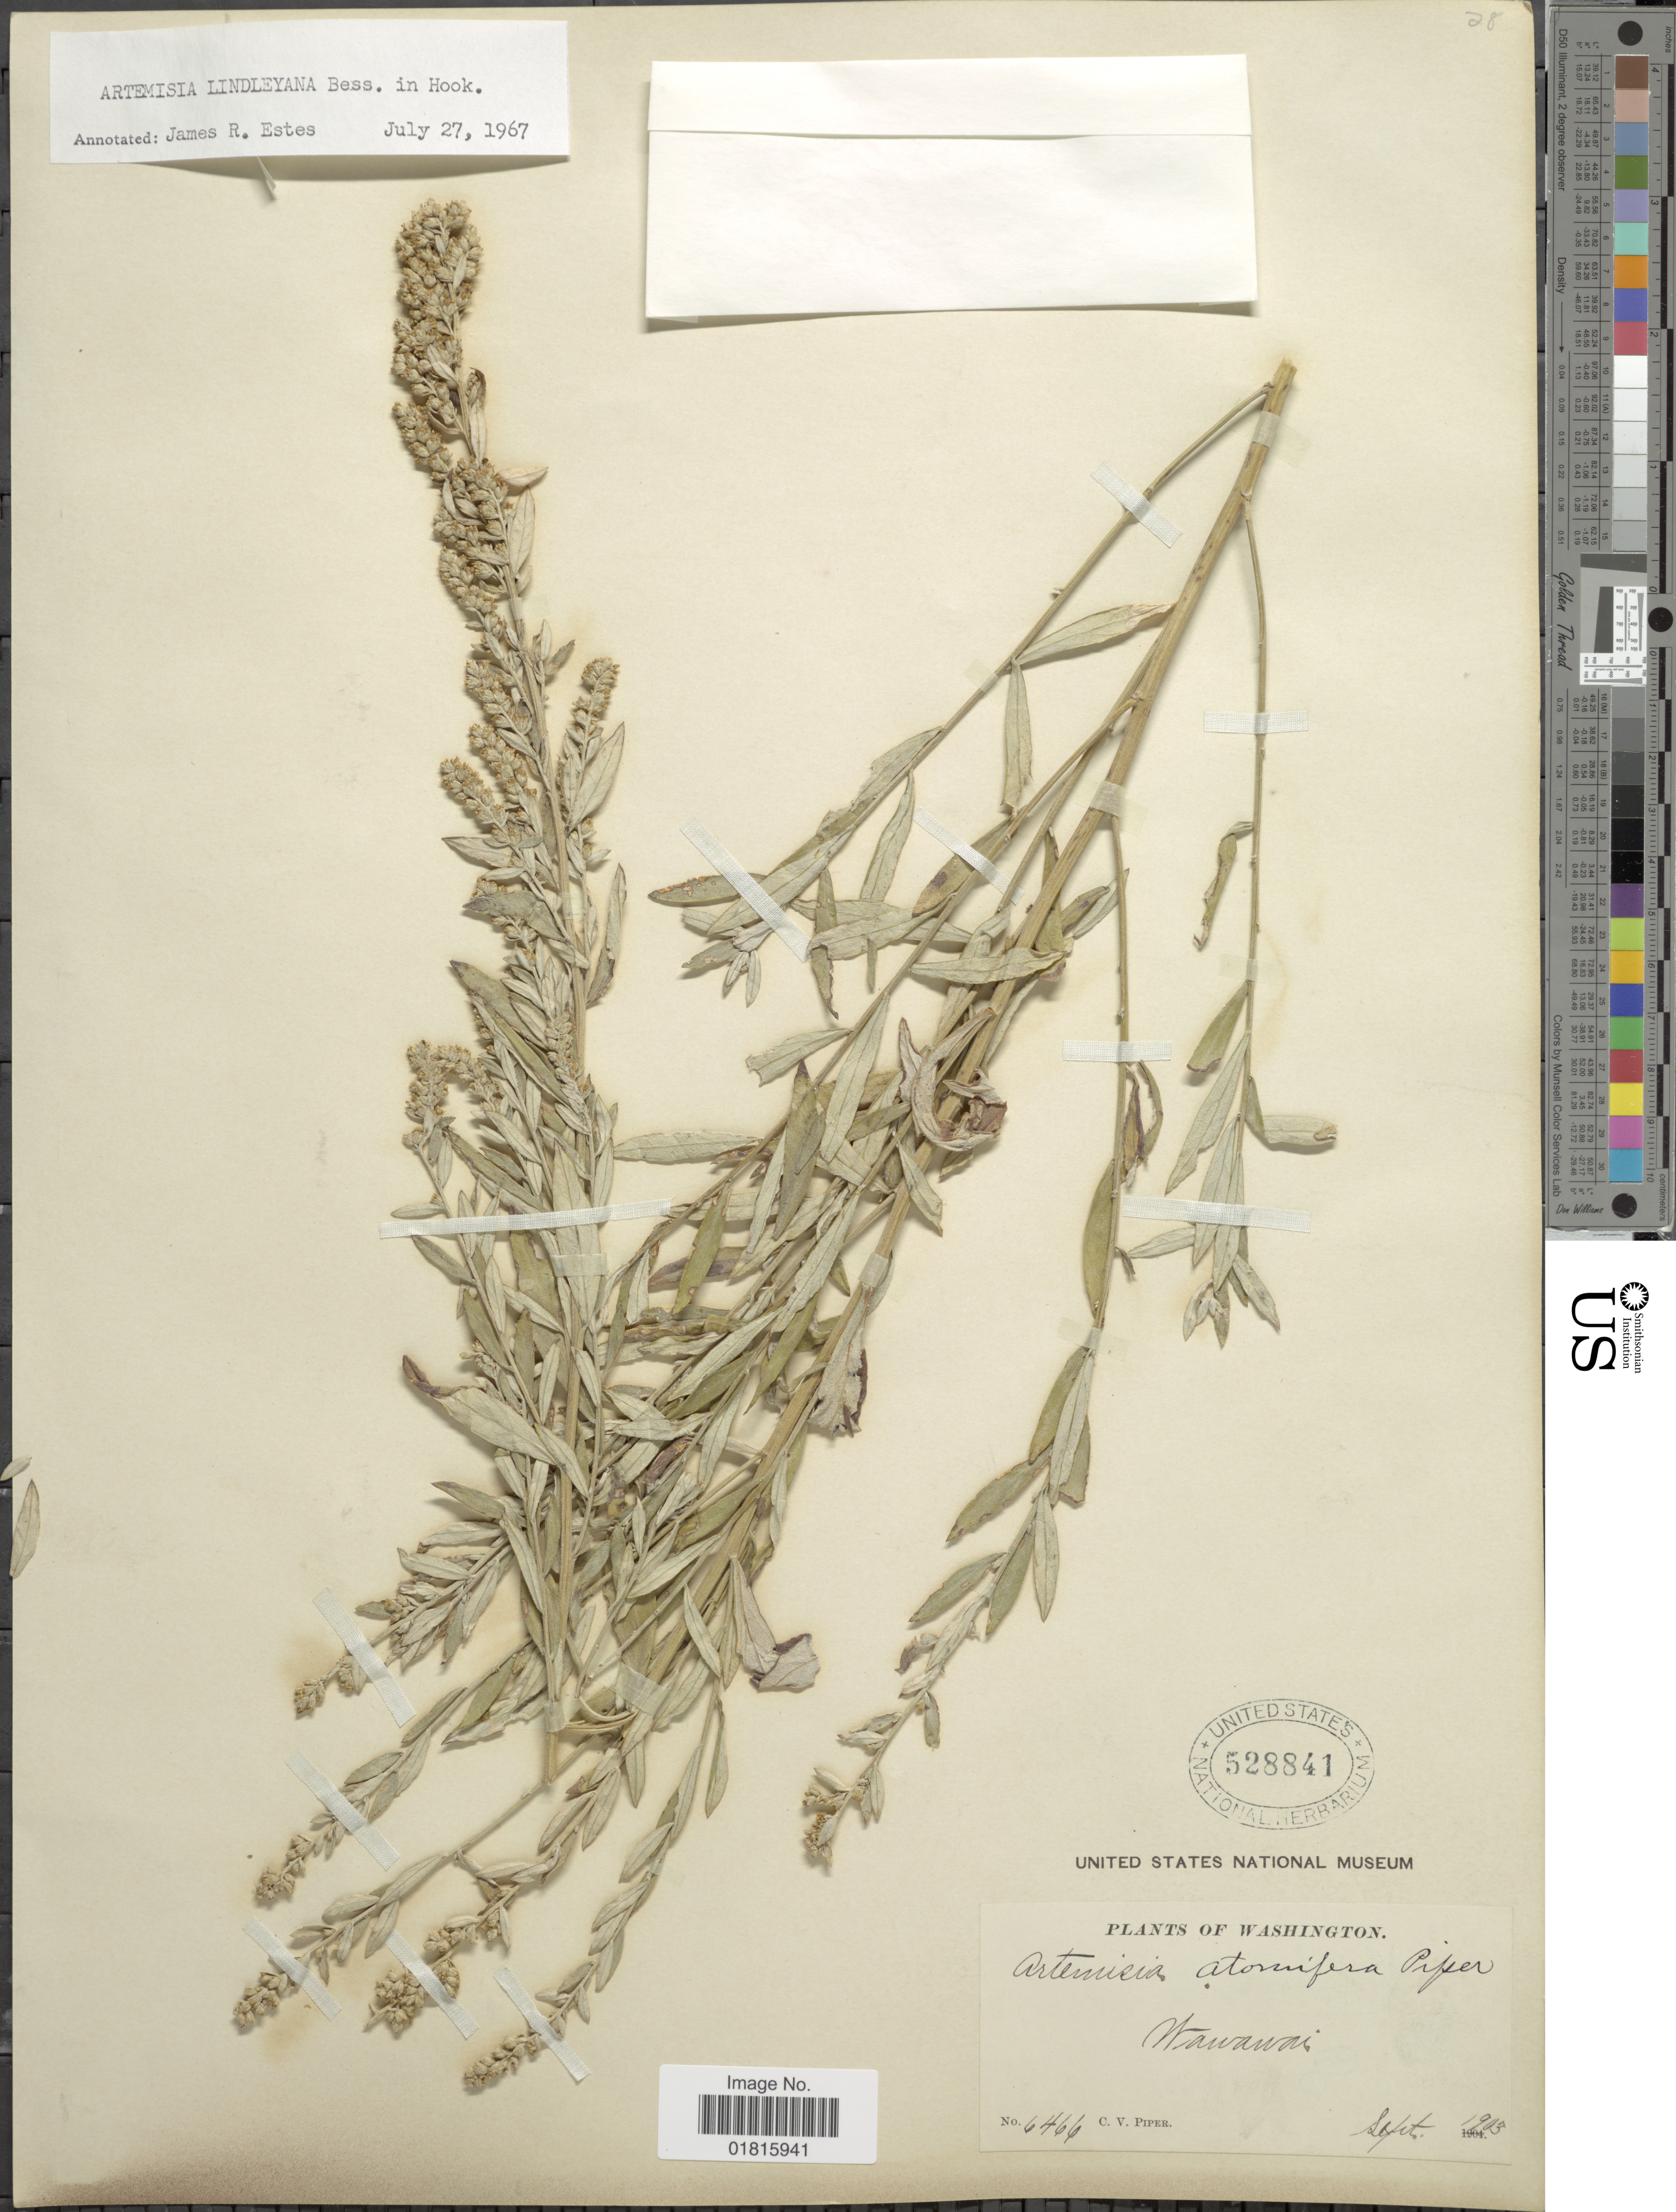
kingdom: Plantae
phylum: Tracheophyta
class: Magnoliopsida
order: Asterales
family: Asteraceae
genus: Artemisia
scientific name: Artemisia lindleyana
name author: Besser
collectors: C. V. Piper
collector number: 6466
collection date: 1903-09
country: United States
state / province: Washington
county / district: Whitman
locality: Wawawai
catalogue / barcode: US 528841